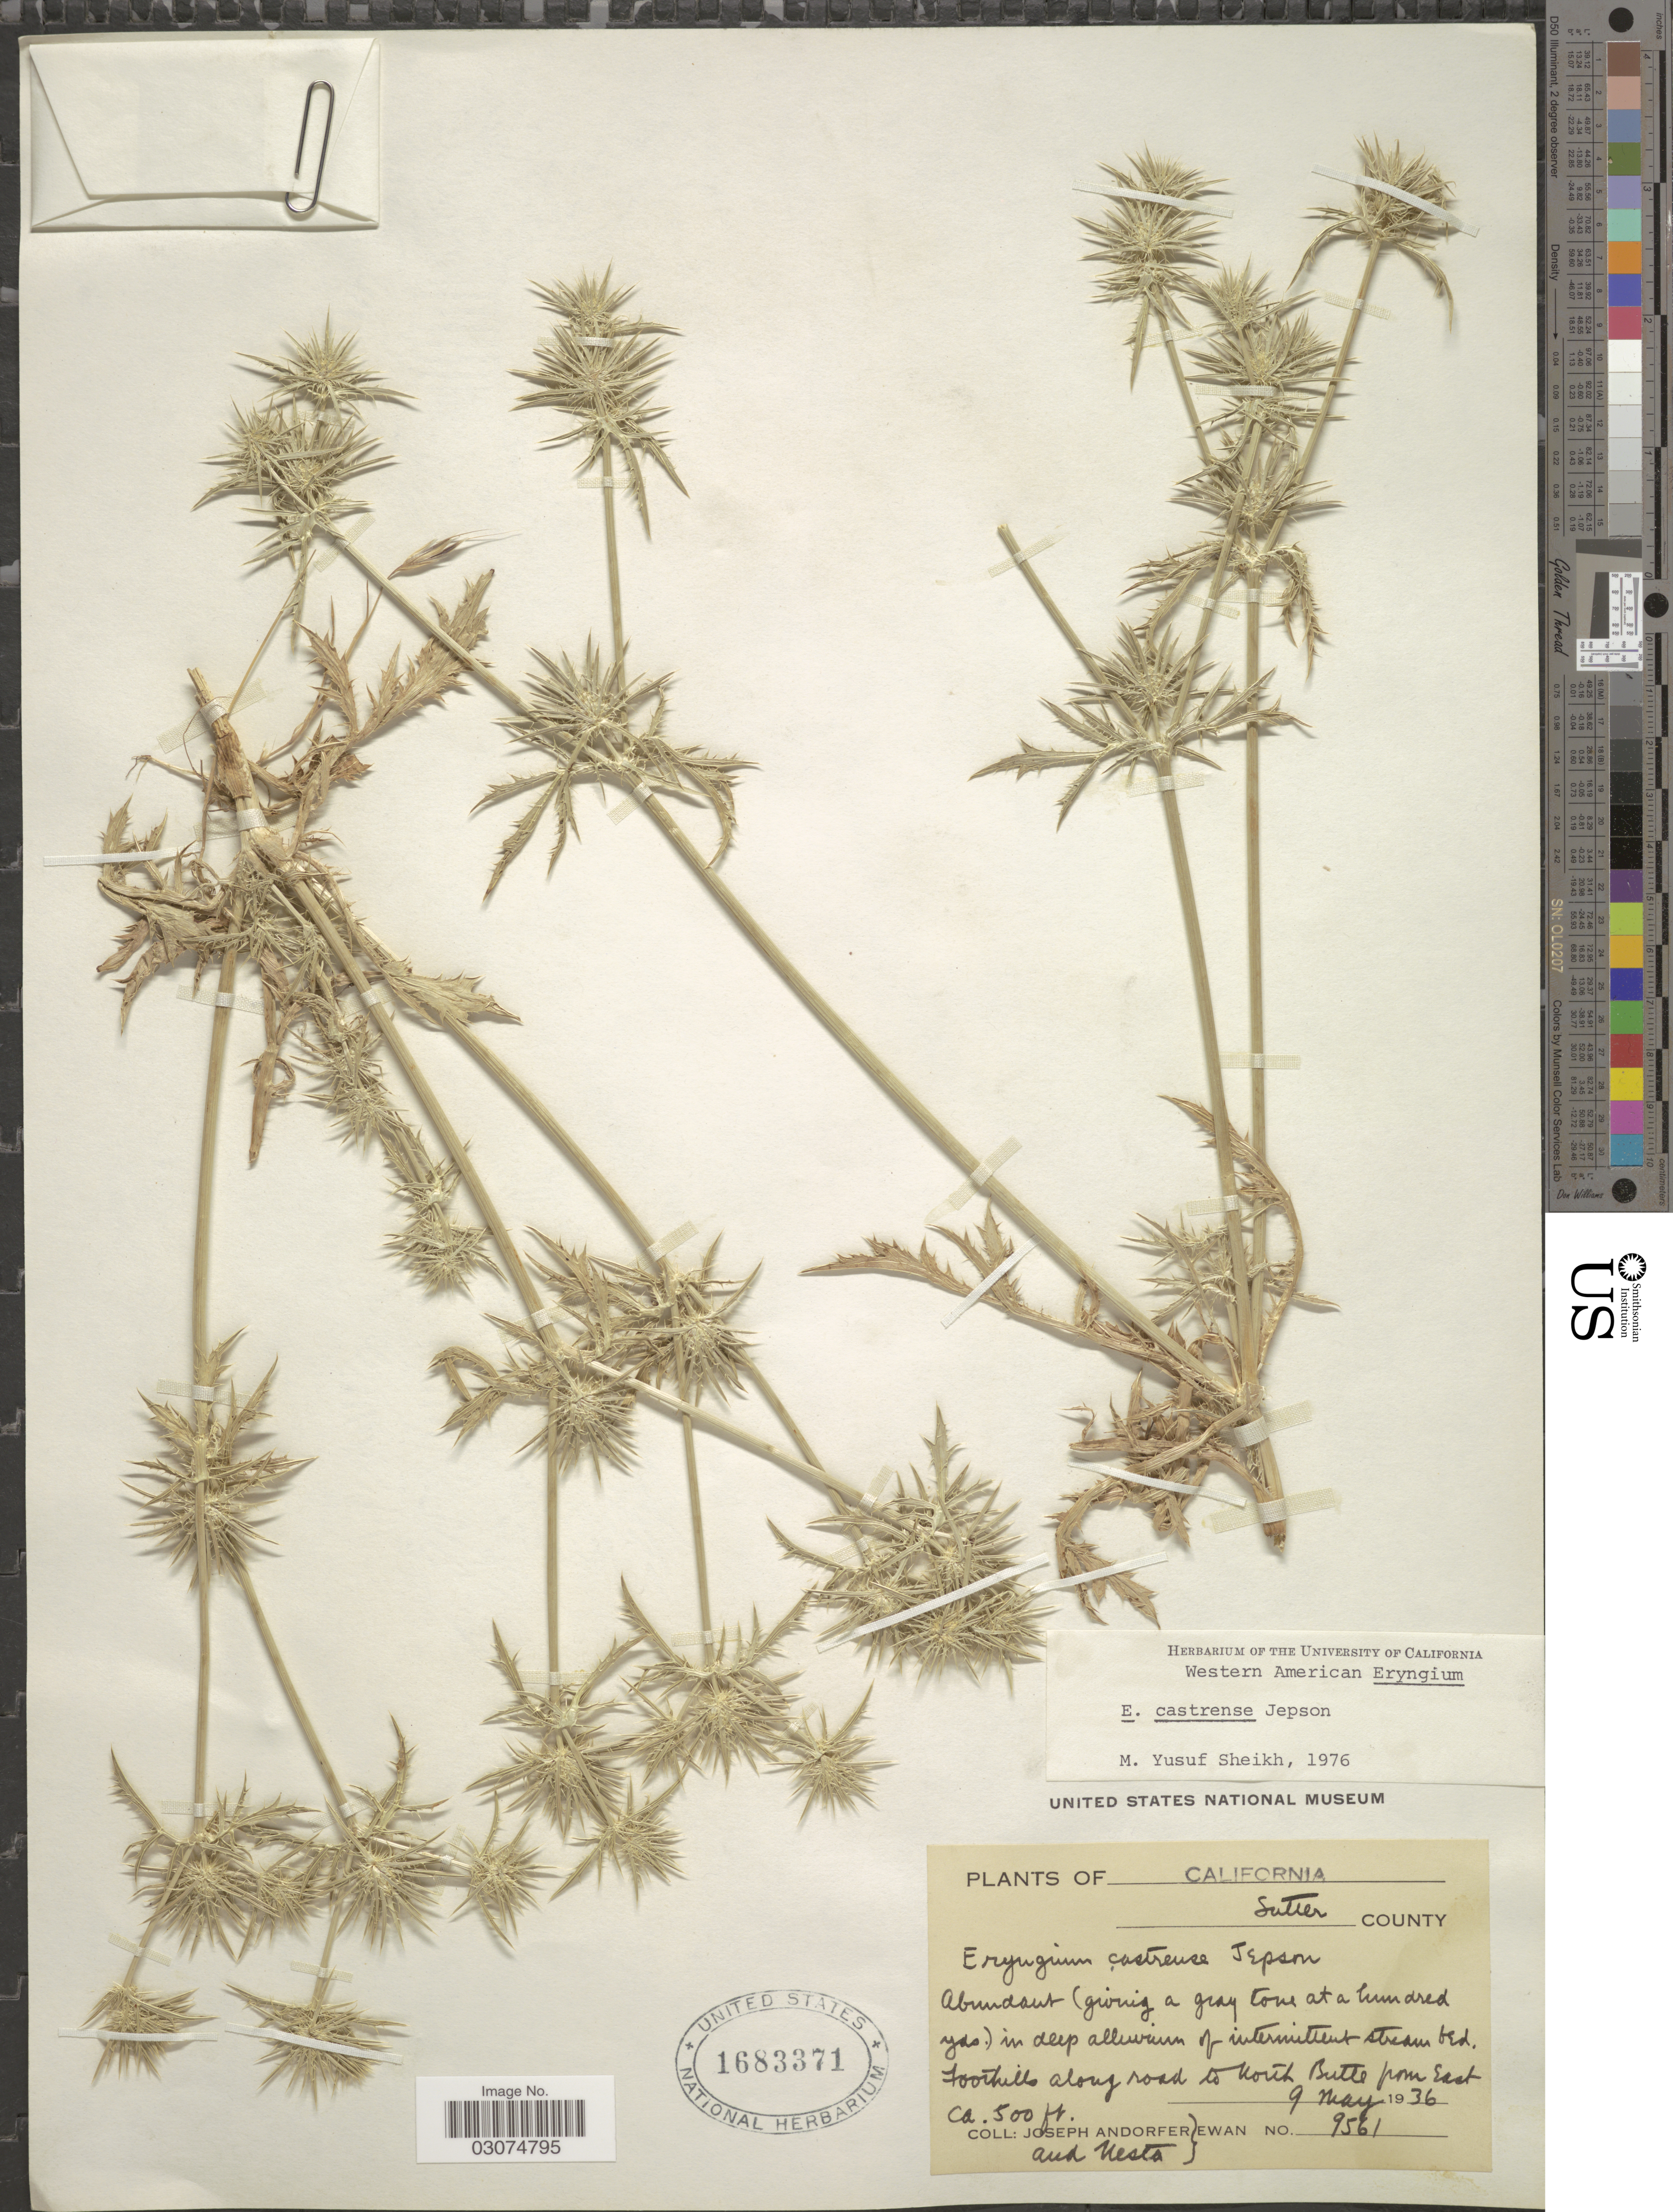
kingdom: Plantae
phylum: Tracheophyta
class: Magnoliopsida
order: Apiales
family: Apiaceae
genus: Eryngium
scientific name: Eryngium castrense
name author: Jeps.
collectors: J. A. Ewan & Uesta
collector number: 9561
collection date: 1936-05-09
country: United States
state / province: California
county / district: Sutter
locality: Sutter County. Foothills along road to North Butte from East.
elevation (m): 152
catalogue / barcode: US 1683371